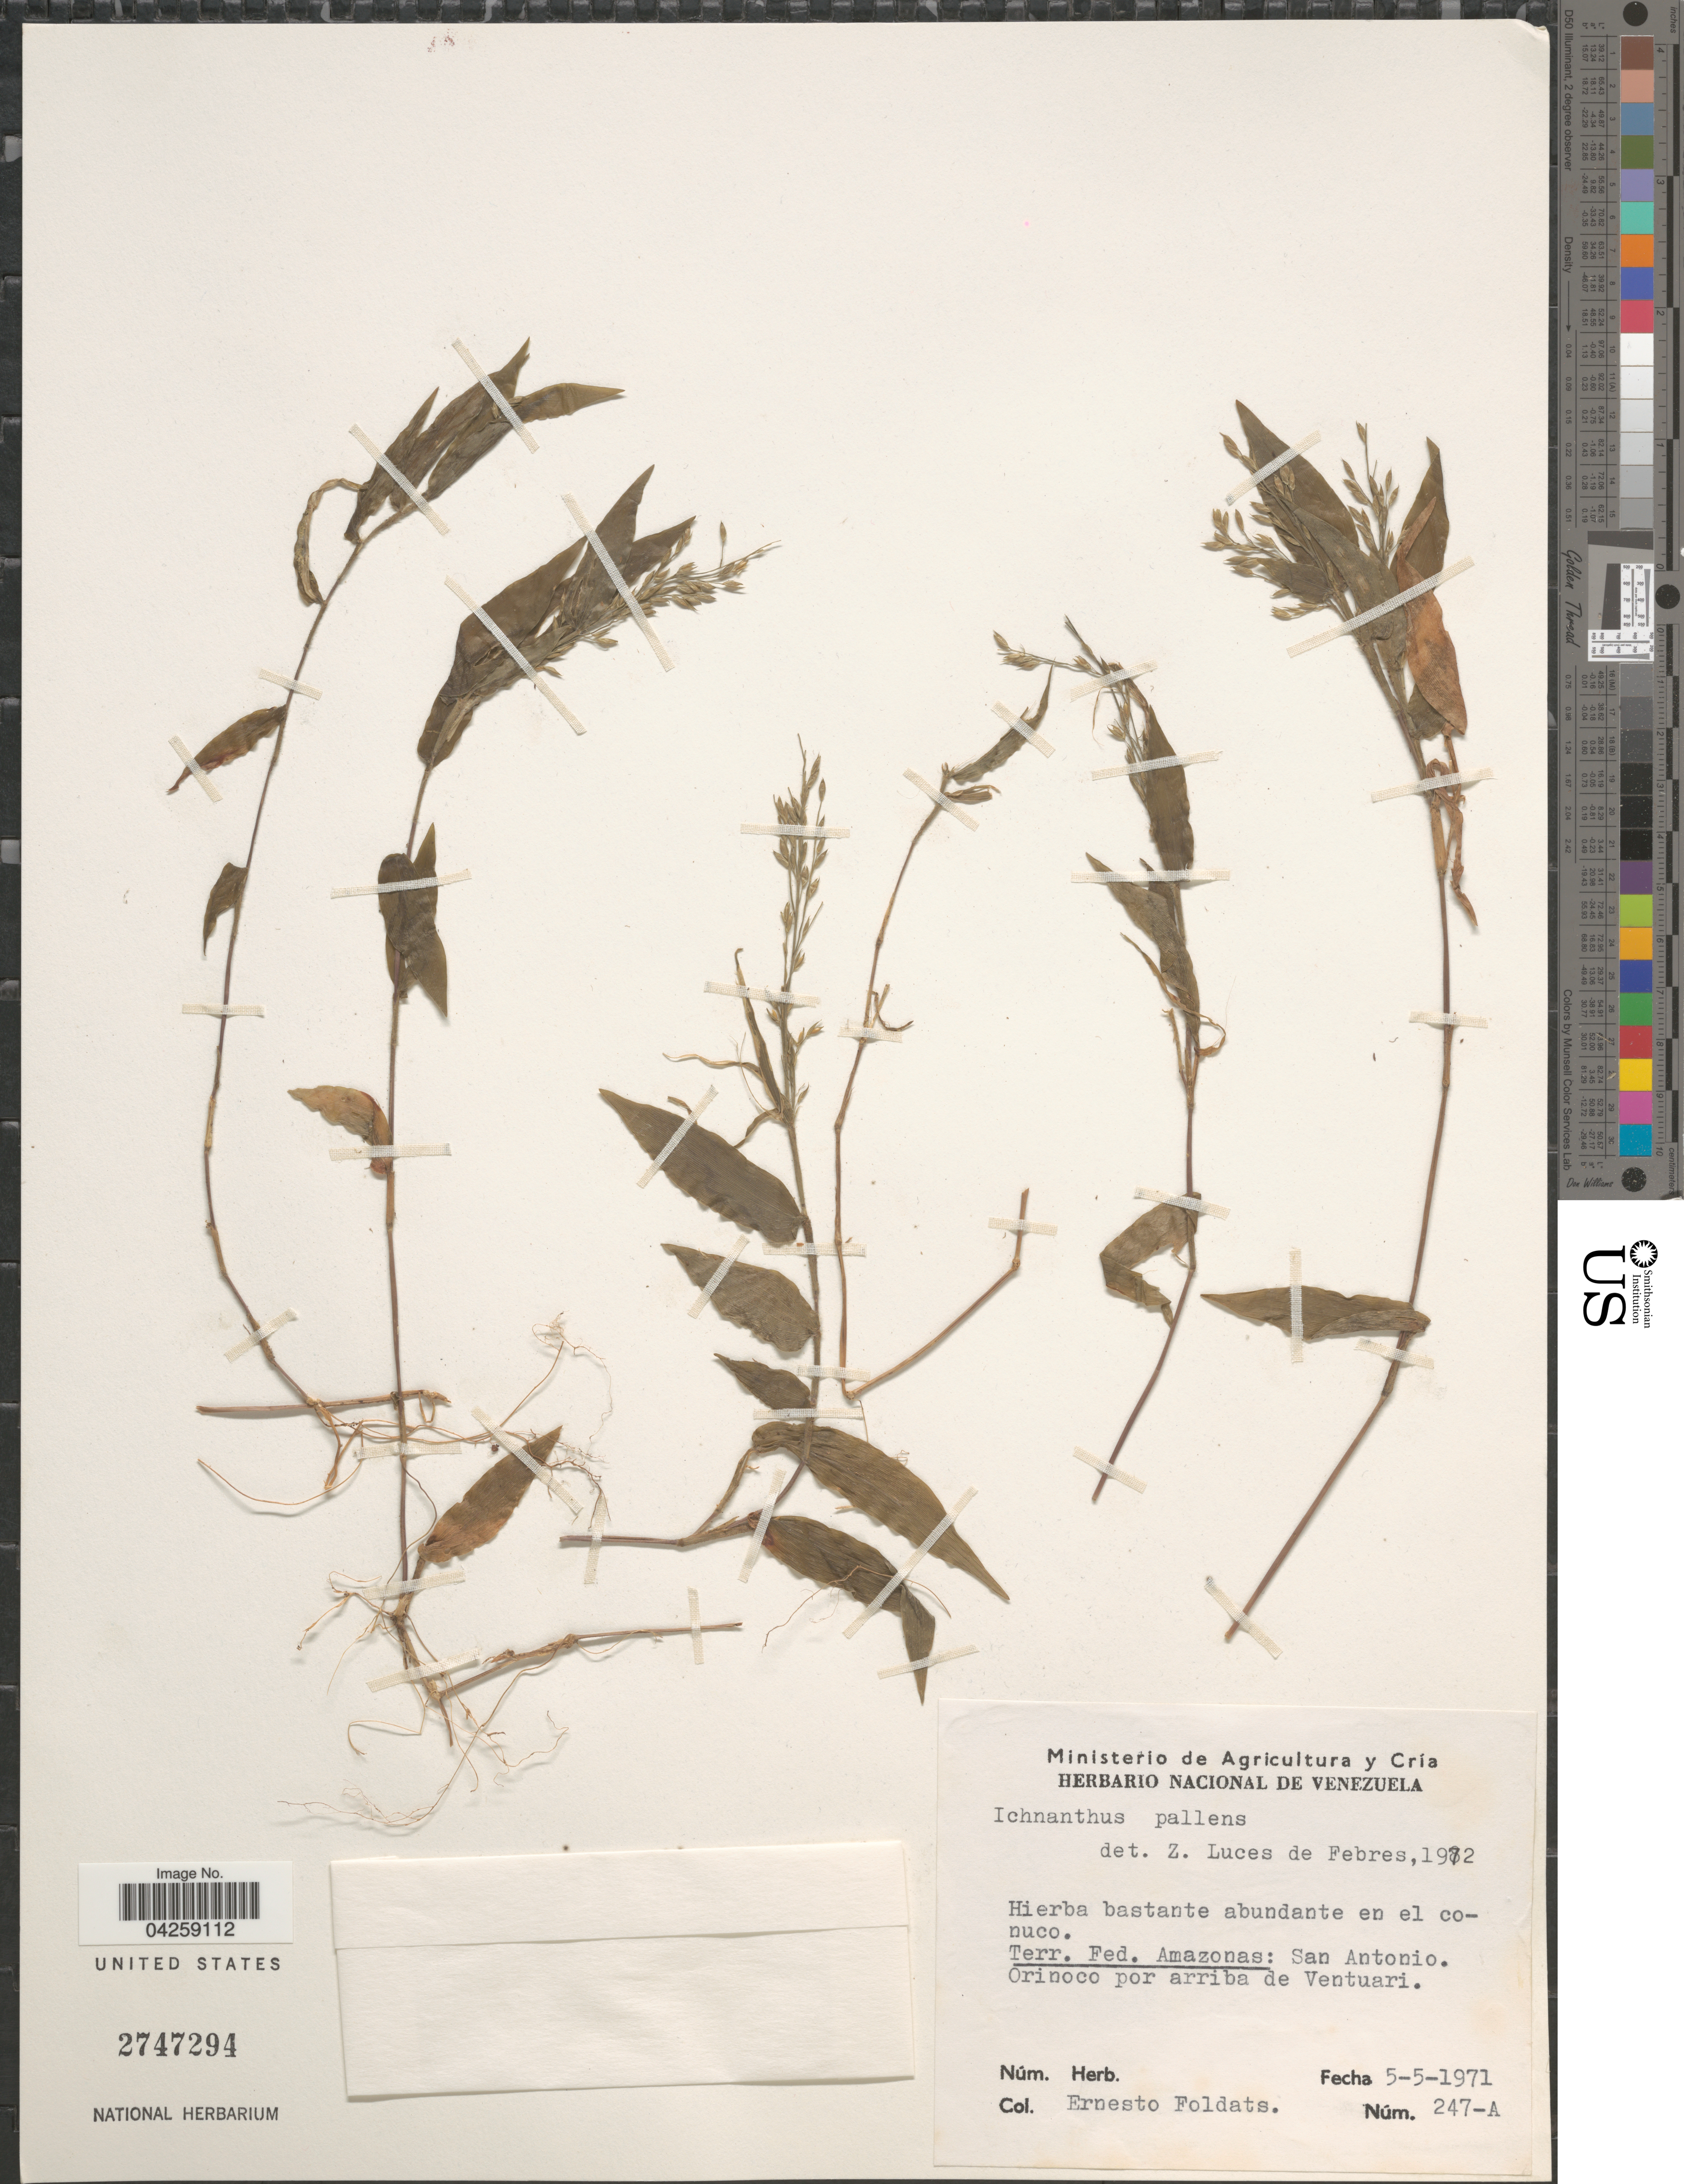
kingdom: Plantae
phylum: Tracheophyta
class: Liliopsida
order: Poales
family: Poaceae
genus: Ichnanthus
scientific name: Ichnanthus pallens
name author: (Sw.) Munro ex Benth.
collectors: E. Foldats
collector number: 247-A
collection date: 1971-05-05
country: Venezuela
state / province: Amazonas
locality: Terr. Fed. Amazonas: San Antonio. Orinoco por arriba de Ventuari.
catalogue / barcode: US 2747294